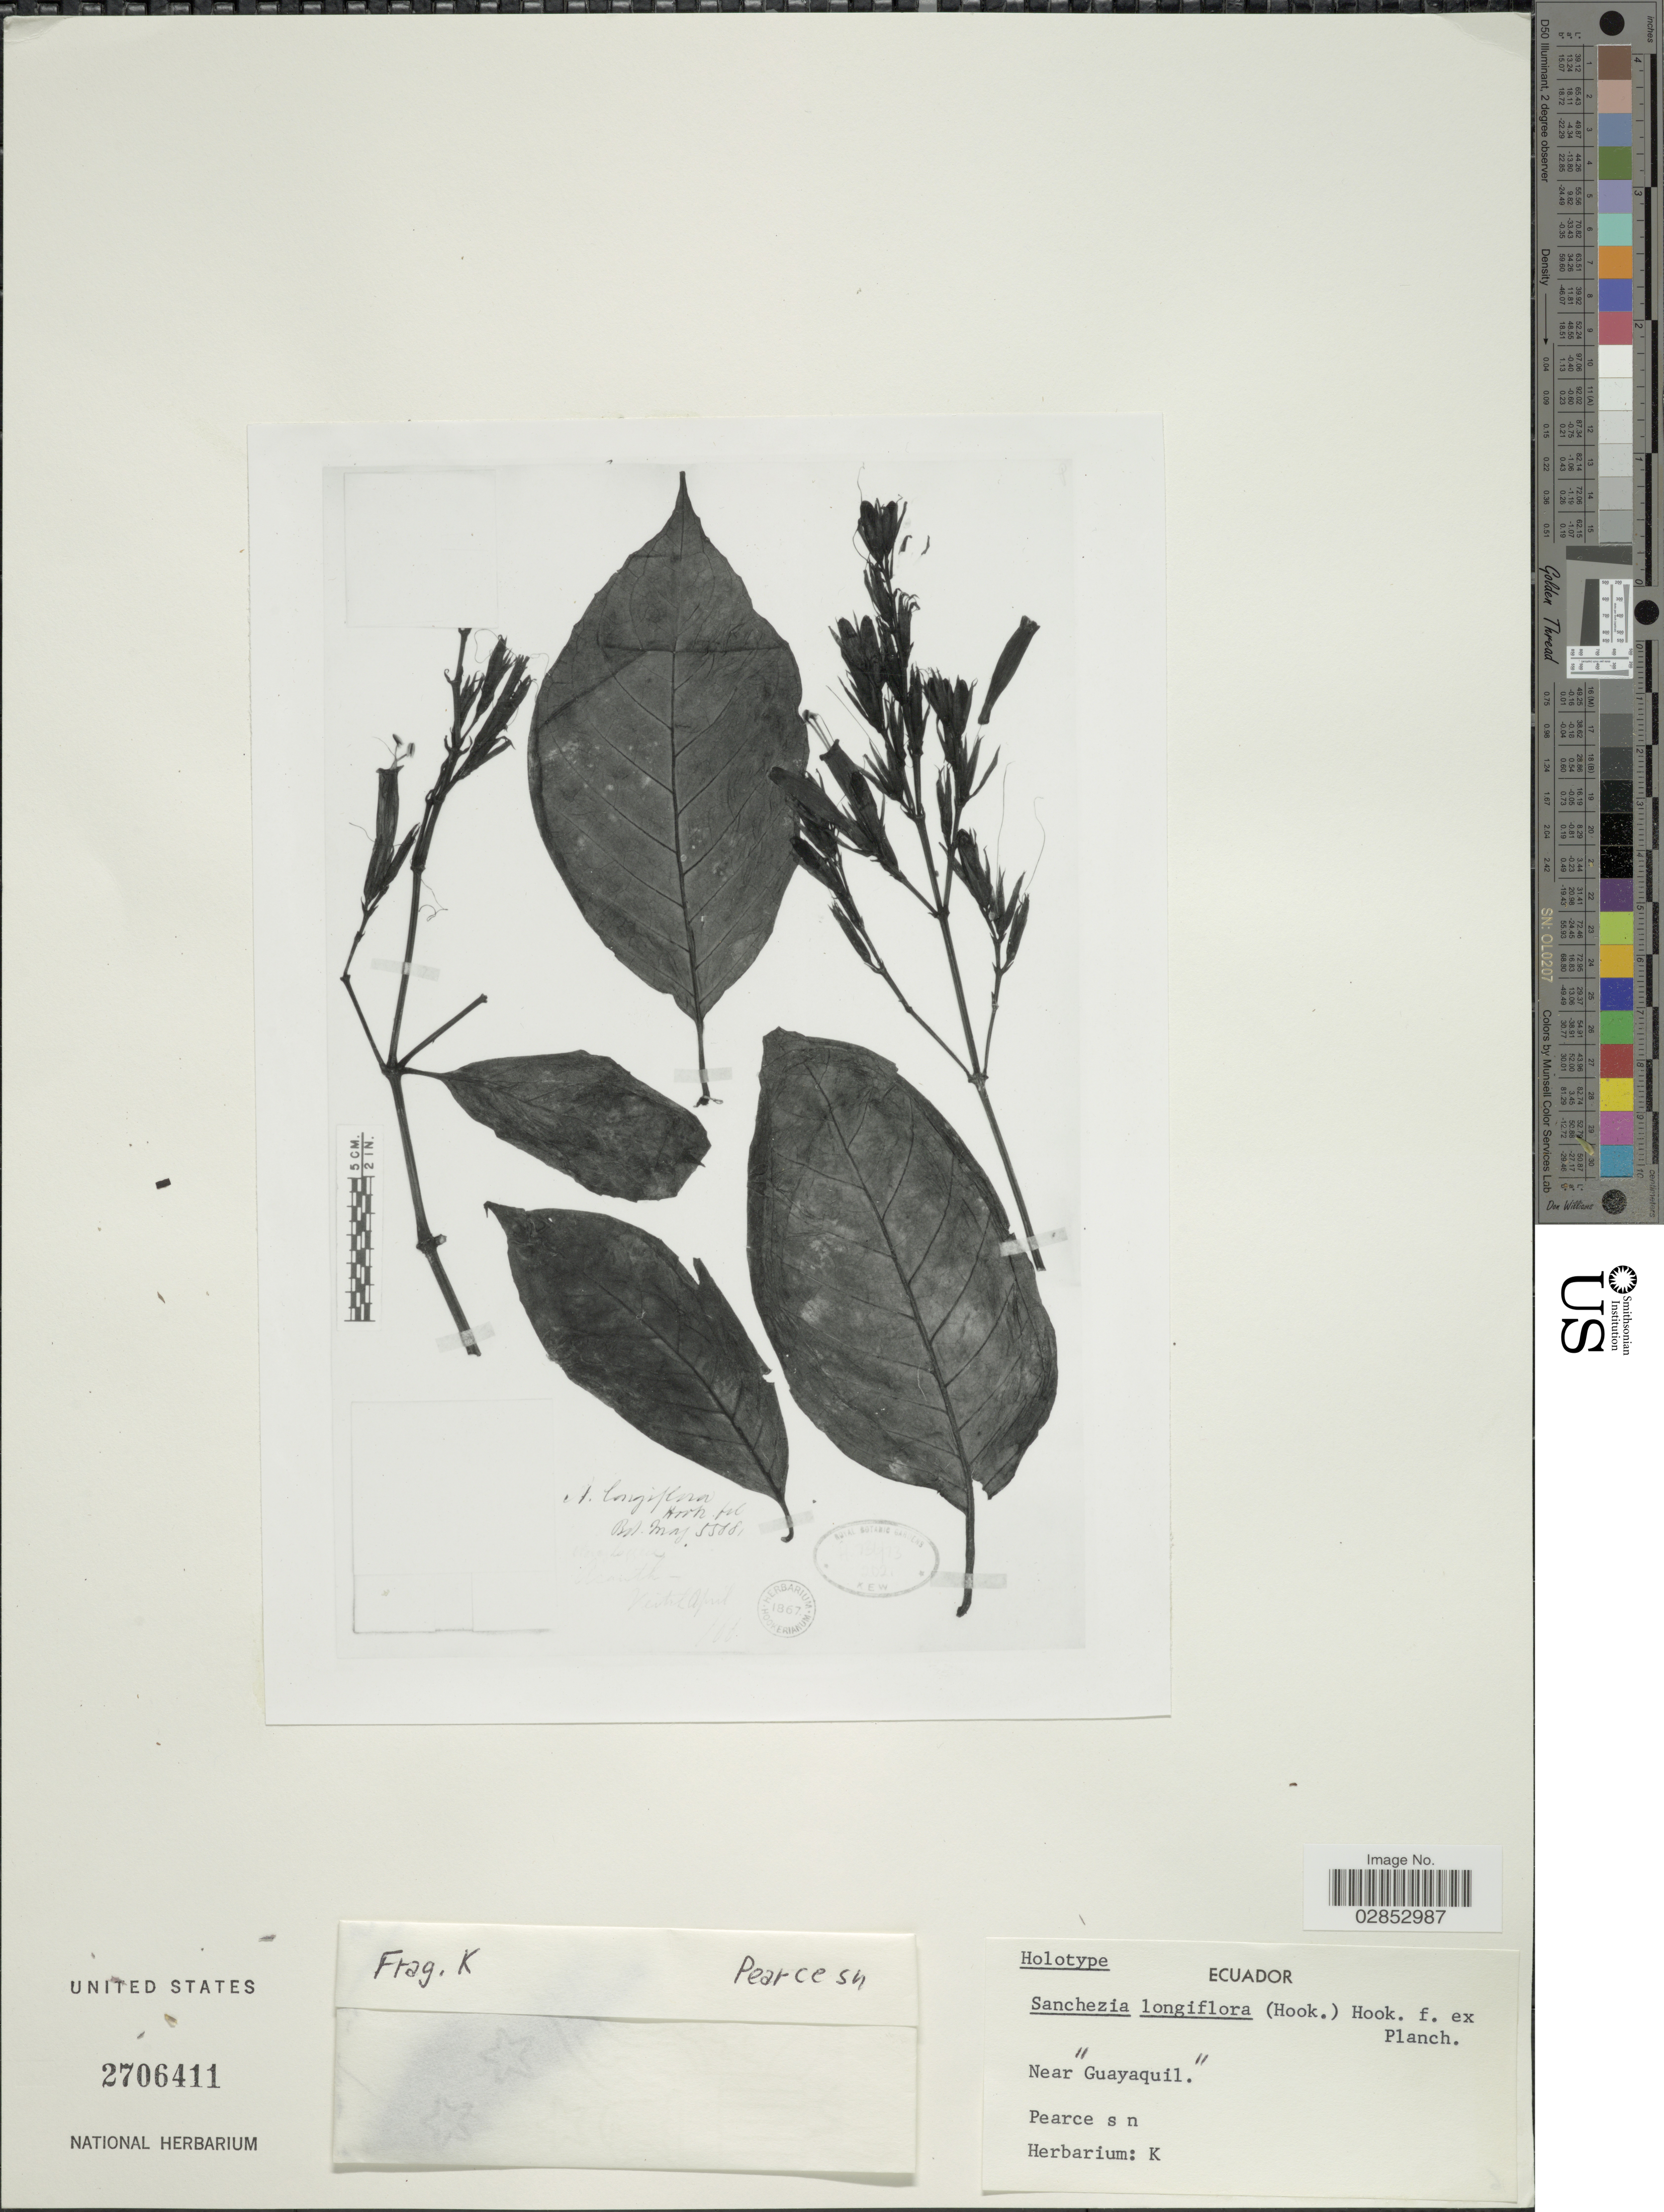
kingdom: Plantae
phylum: Tracheophyta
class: Magnoliopsida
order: Lamiales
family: Acanthaceae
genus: Sanchezia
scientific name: Sanchezia longiflora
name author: (Hook. f.) Hook. f. ex Planch.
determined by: Azevedo, Igor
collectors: -. Pearce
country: Ecuador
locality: Near "Guayaquil.".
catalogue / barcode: US 2706411